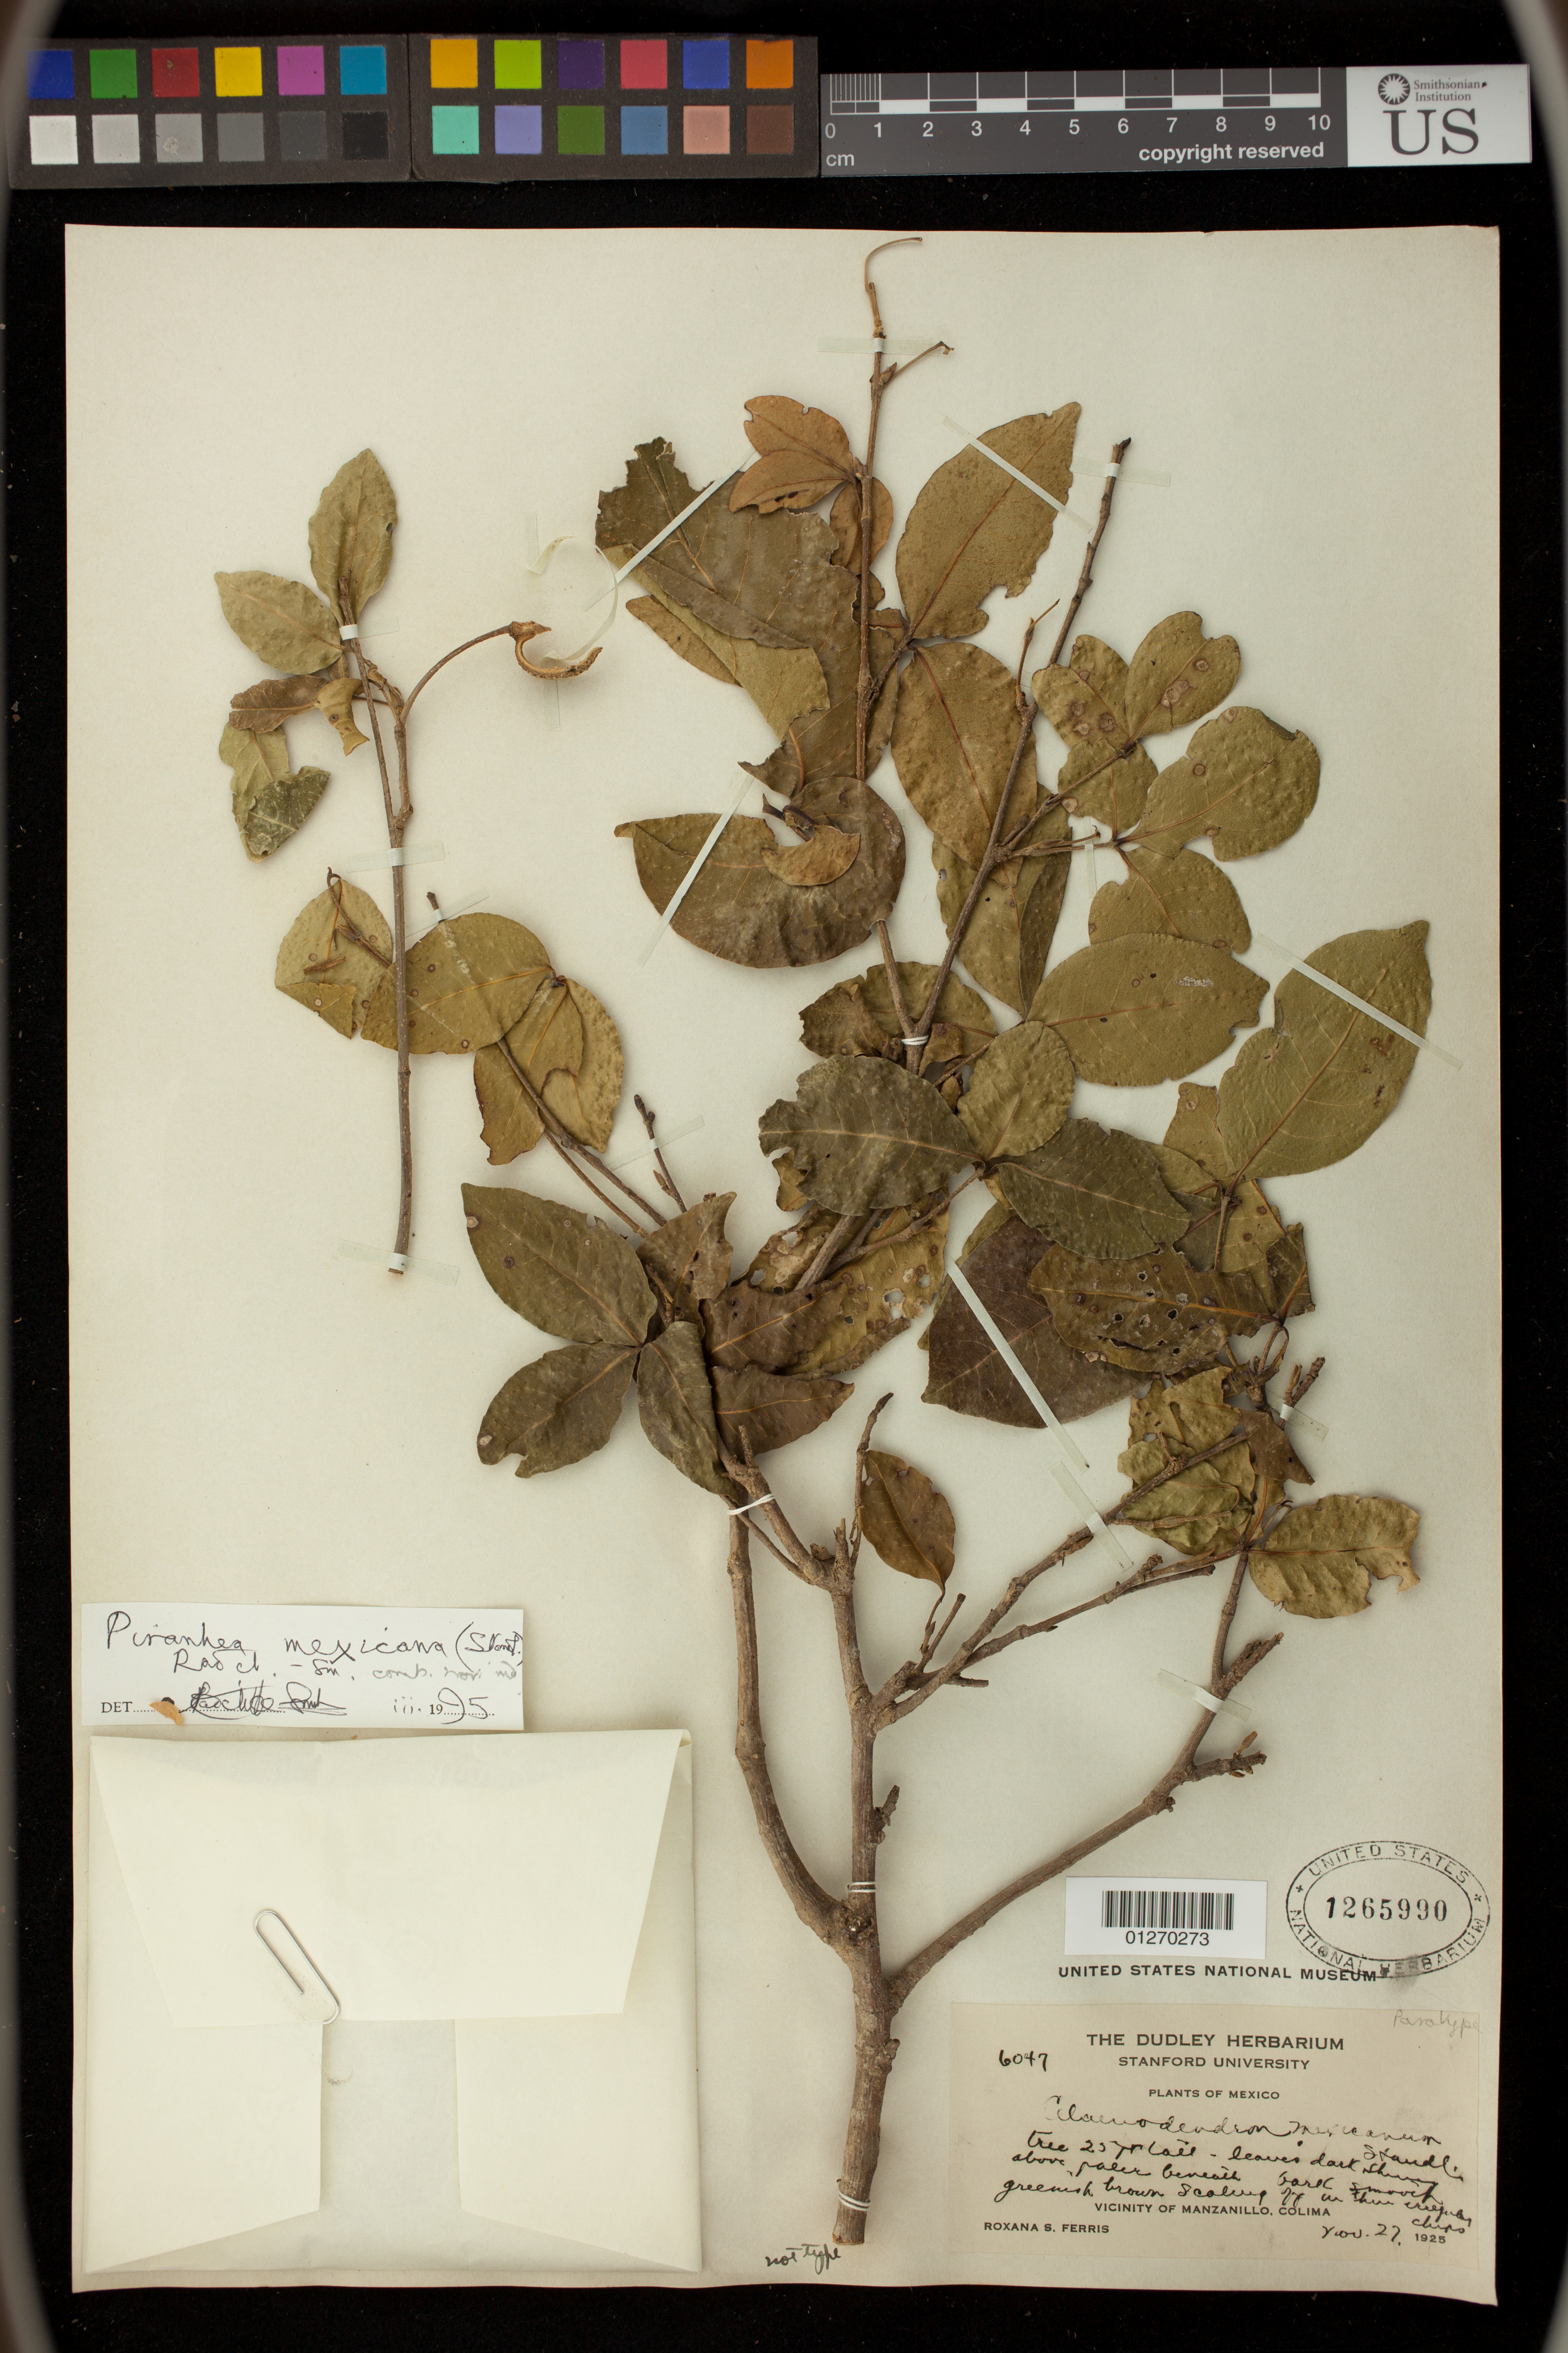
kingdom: Plantae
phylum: Tracheophyta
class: Magnoliopsida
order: Malpighiales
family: Picrodendraceae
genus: Piranhea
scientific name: Piranhea mexicana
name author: (Standl.) Radcl.-Sm.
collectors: R. S. Ferris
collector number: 6047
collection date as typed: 27 Nov 1925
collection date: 1925-11-27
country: Mexico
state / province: Colima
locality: Vicinity of Manzanillo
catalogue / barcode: US 1265990